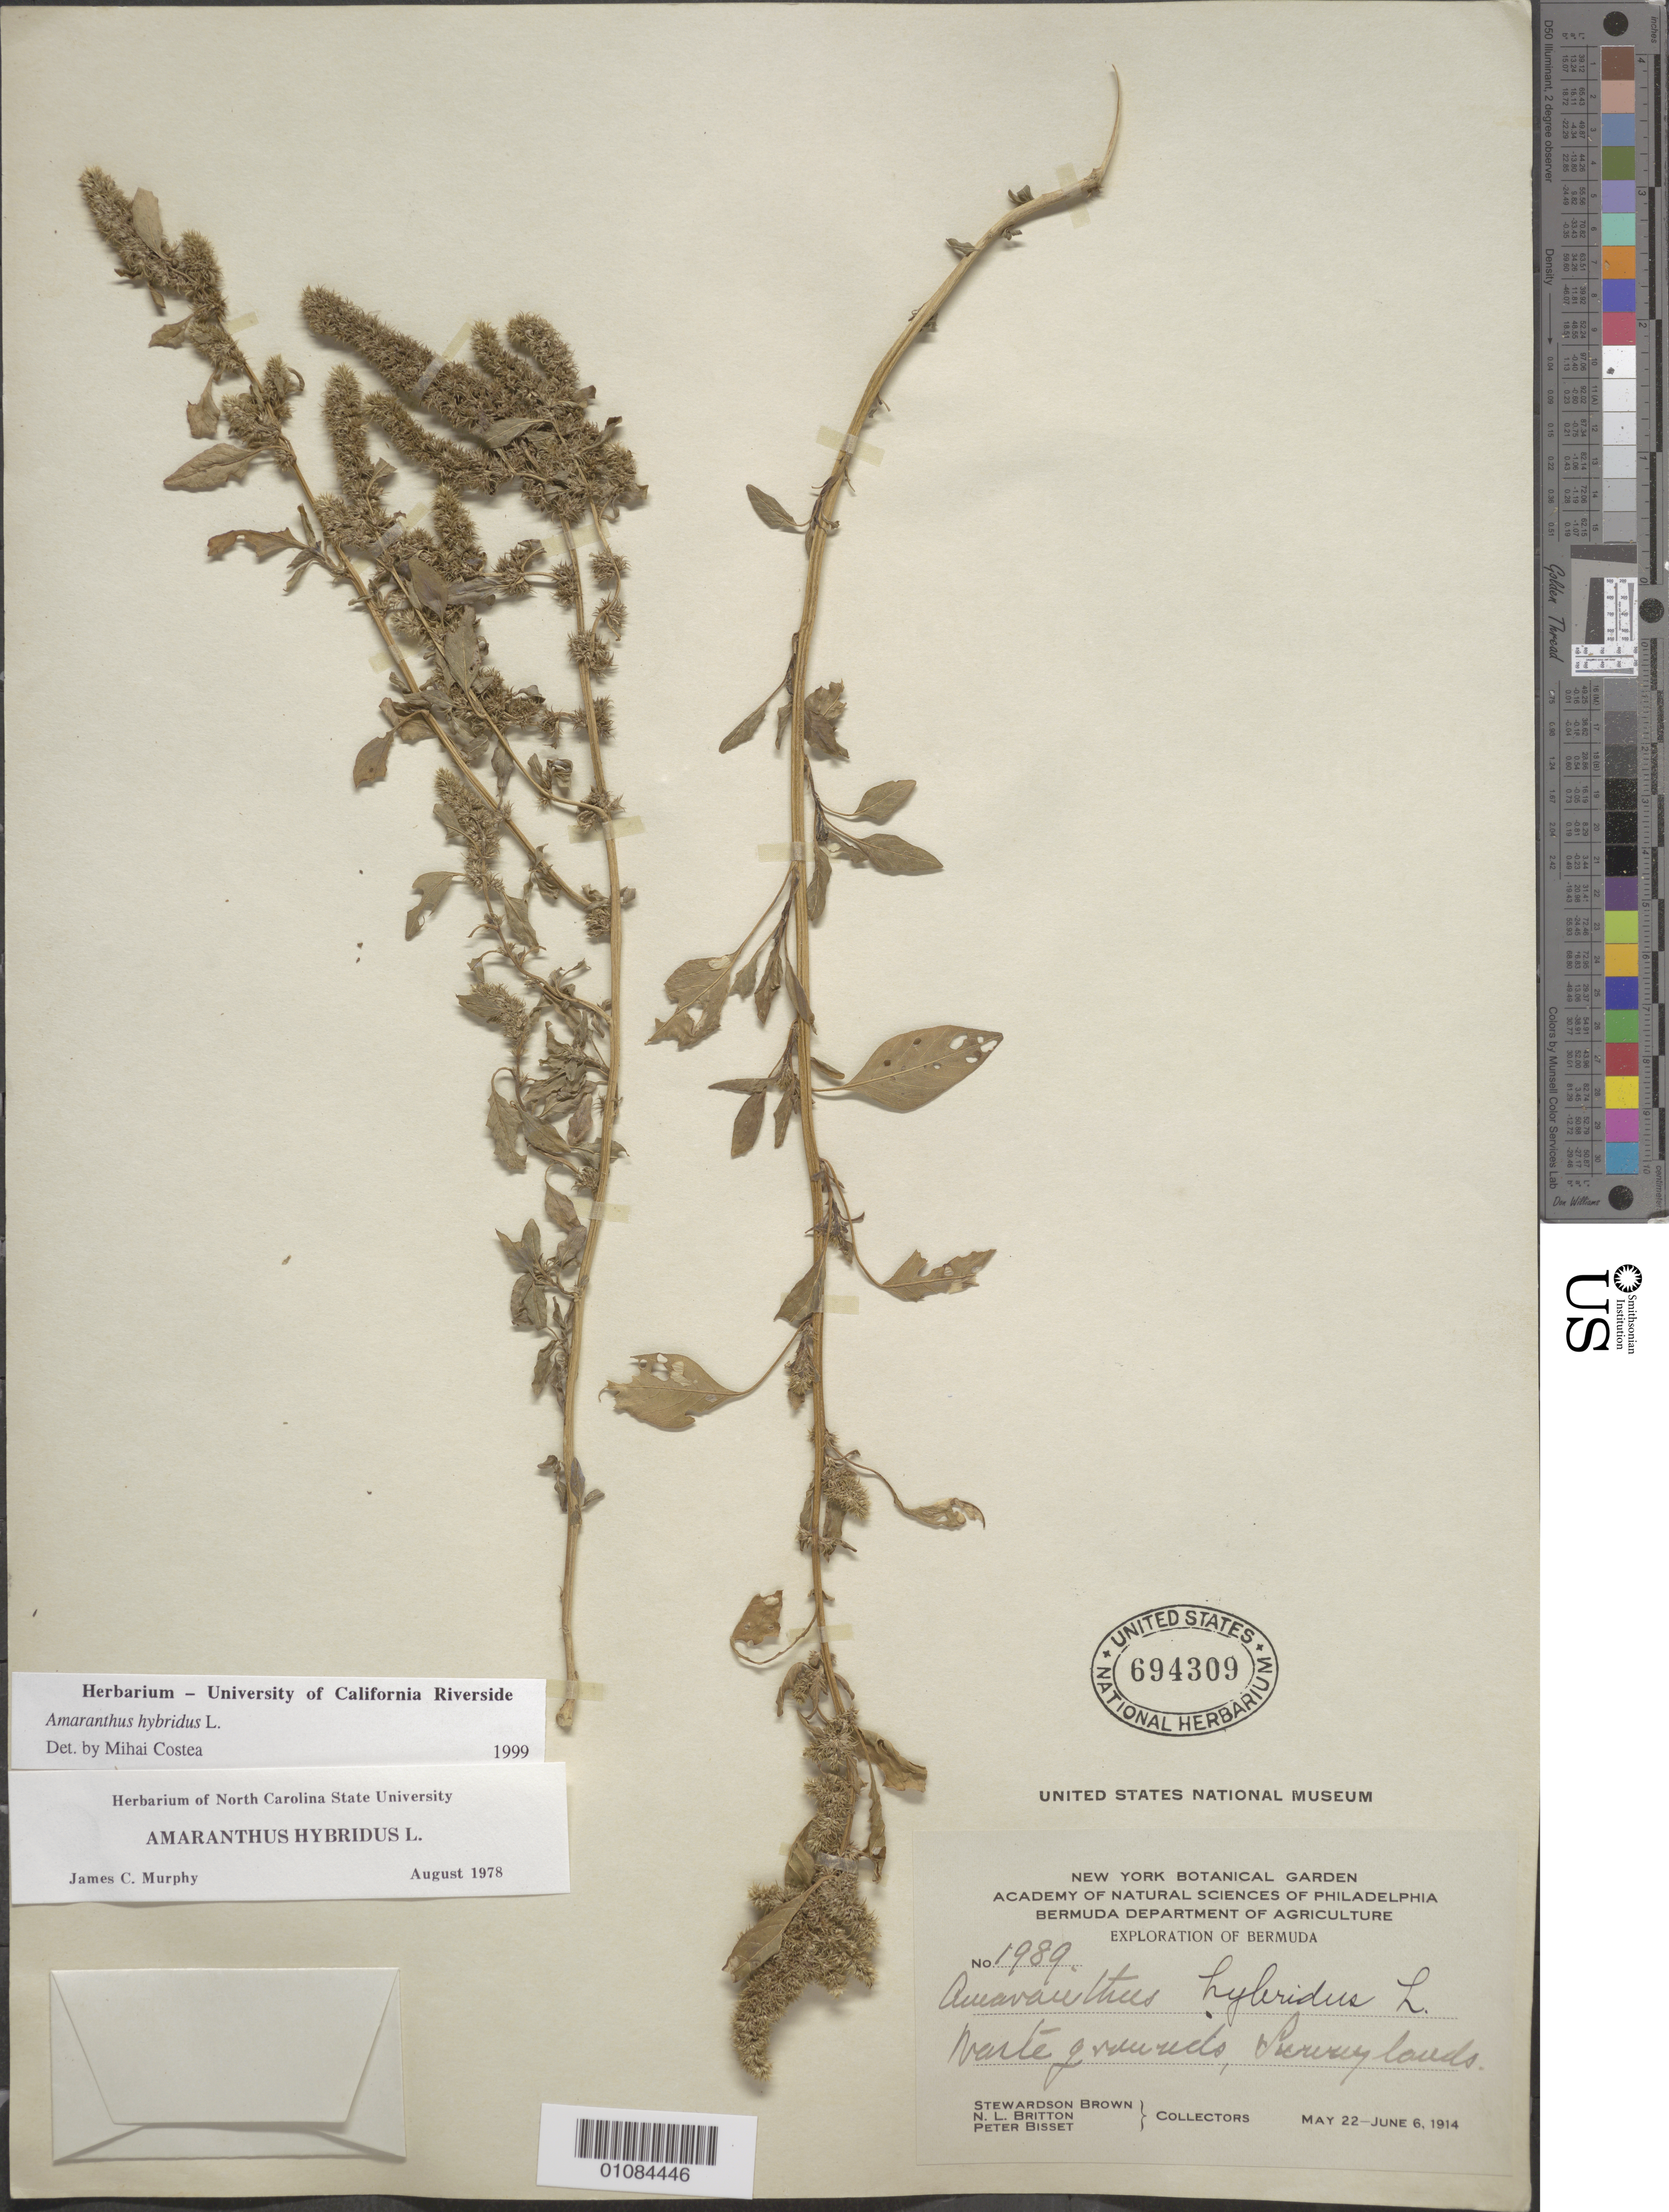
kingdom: Plantae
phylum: Tracheophyta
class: Magnoliopsida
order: Caryophyllales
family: Amaranthaceae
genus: Amaranthus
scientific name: Amaranthus hybridus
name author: L.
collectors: S. Brown, N. Britton & P. Bisset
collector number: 1989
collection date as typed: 22 May 1914 to 06 Jun 1914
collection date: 1914-05-22/1914-06-06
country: Bermuda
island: Bermuda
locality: Survey lands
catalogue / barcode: US 694309